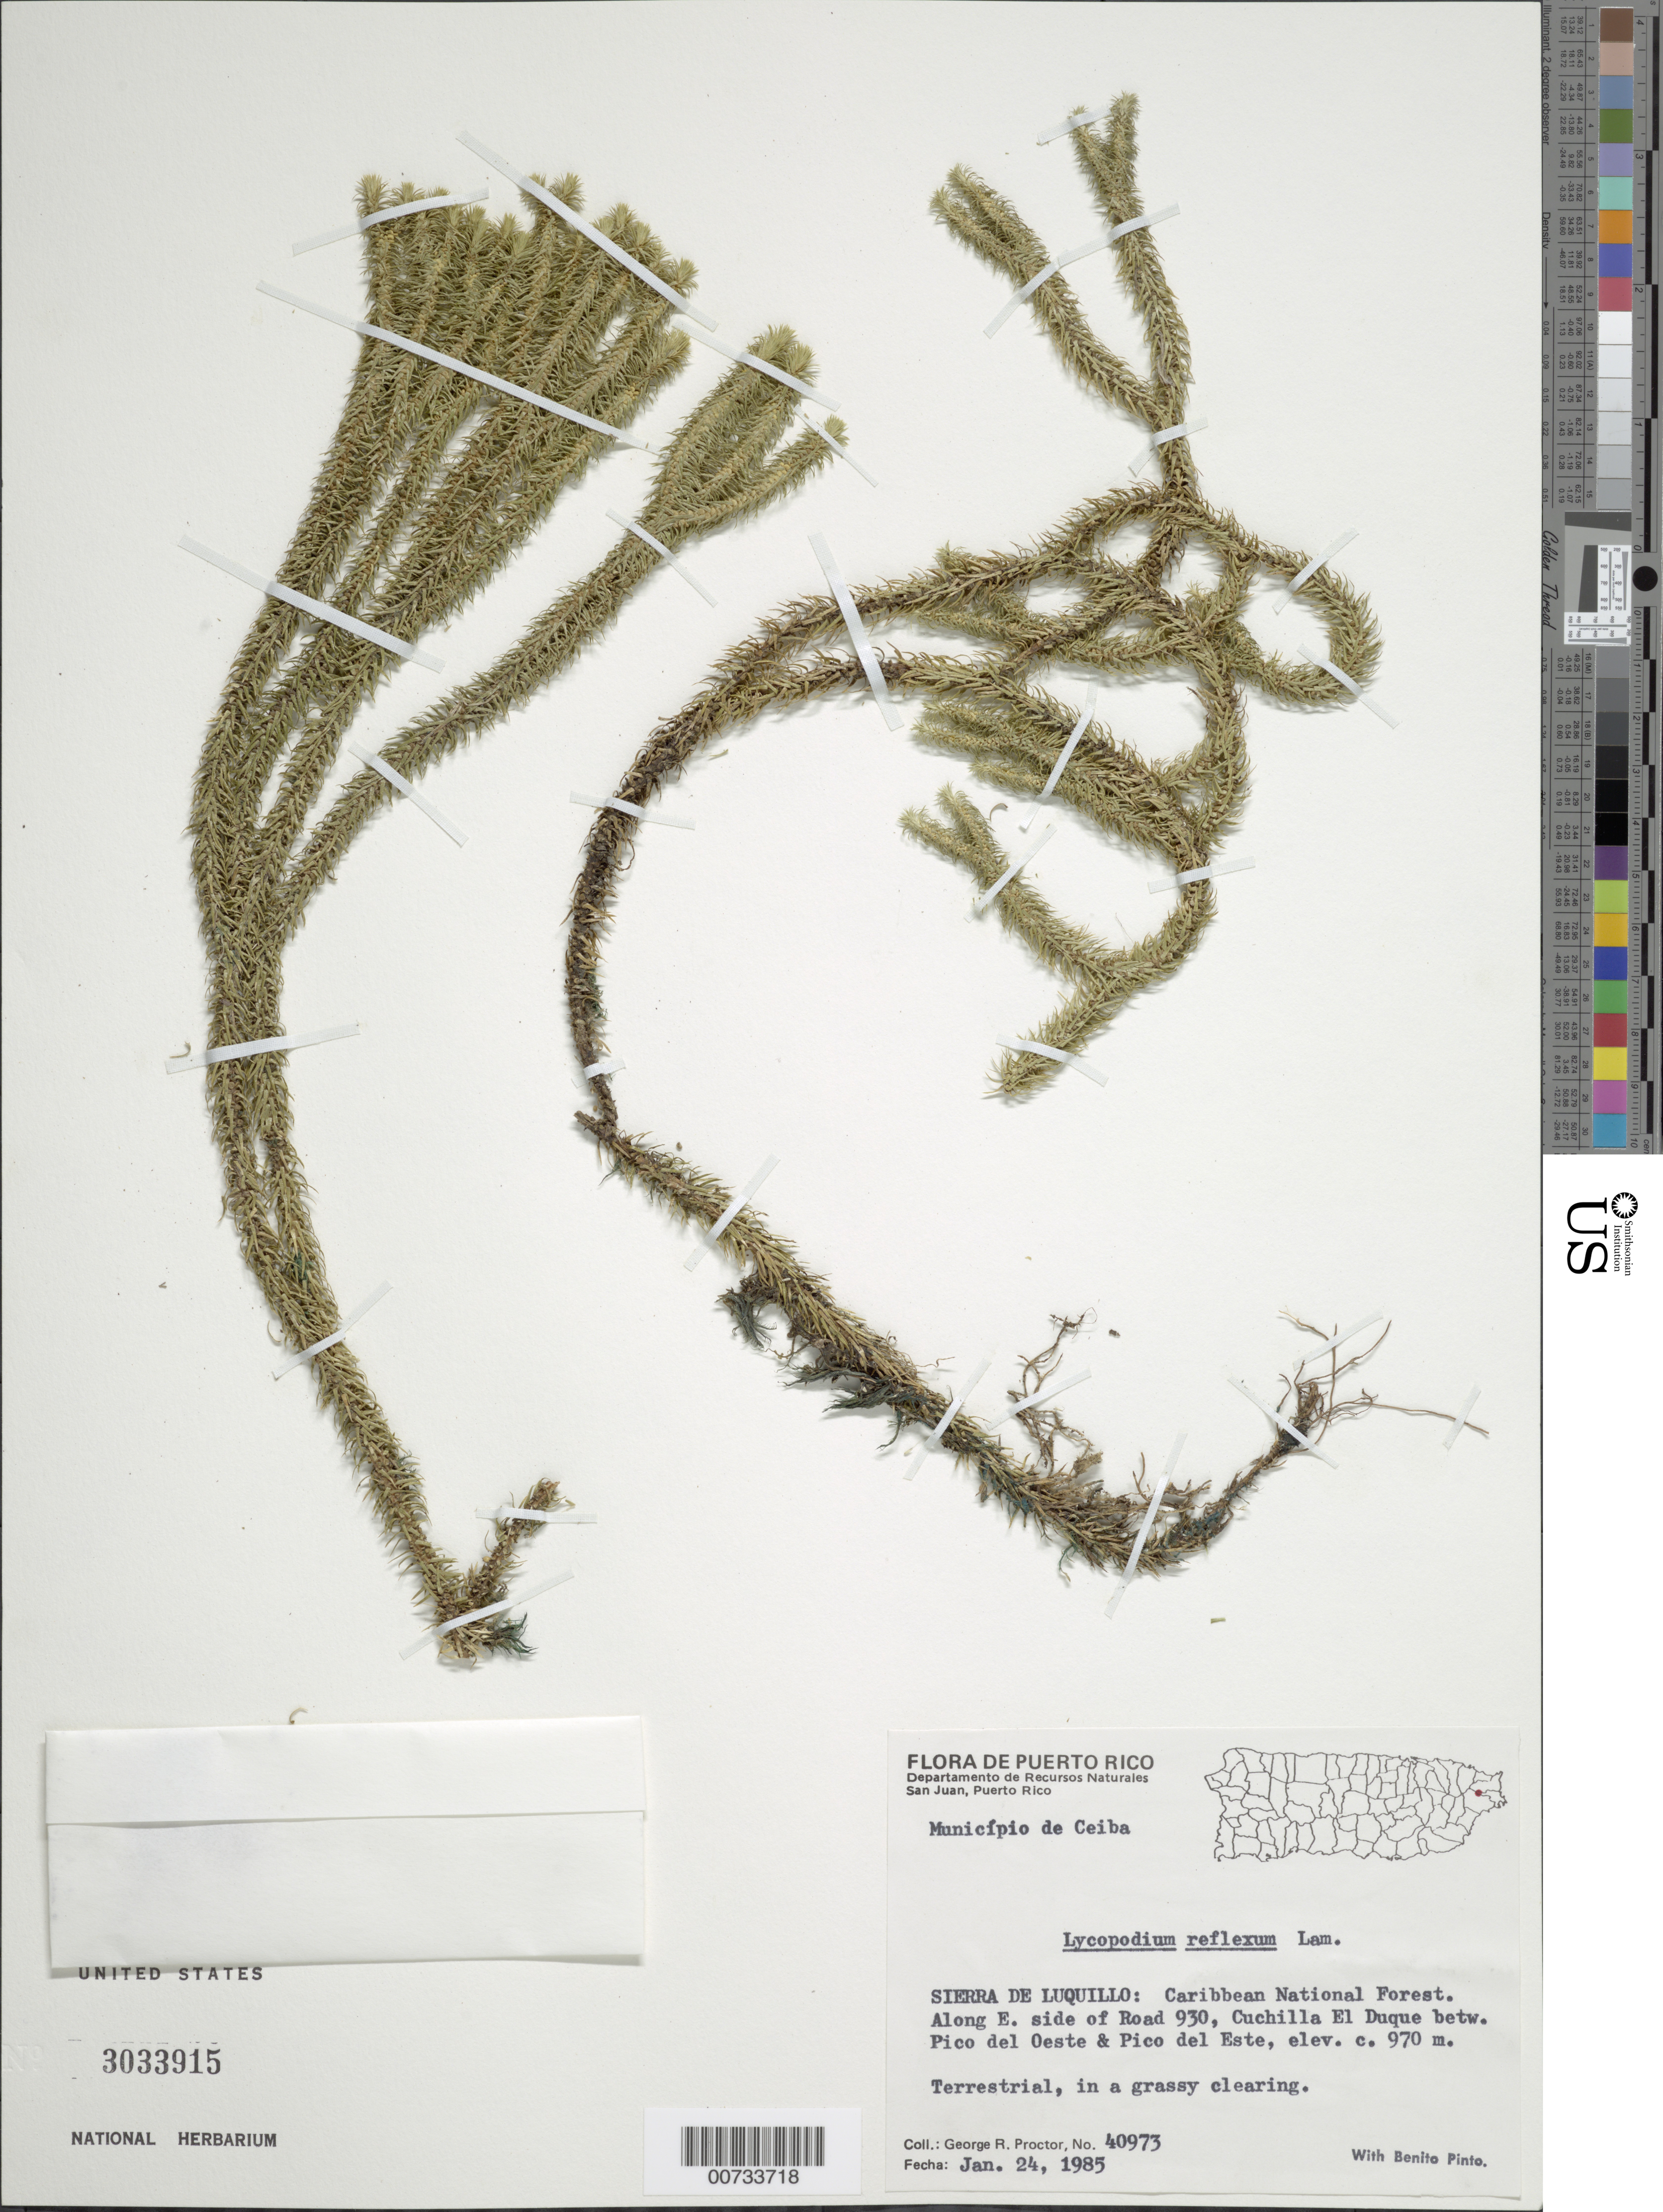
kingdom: Plantae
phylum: Tracheophyta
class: Lycopodiopsida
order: Lycopodiales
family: Lycopodiaceae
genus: Phlegmariurus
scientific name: Phlegmariurus reflexus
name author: (Lam.) B. Øllg.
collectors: G. R. Proctor & B. Pinto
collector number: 40973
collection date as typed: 24 Jan 1985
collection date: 1985-01-24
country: Puerto Rico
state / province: Ceiba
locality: Mun. Ceiba, Sierra de Luquillo: Carib. Natl. Forest, along E side of Road 930, Cuchilla El Duque betw. Pico del Oeste & Pico del Este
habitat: Grassy clearing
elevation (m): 970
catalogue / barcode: US 3033915